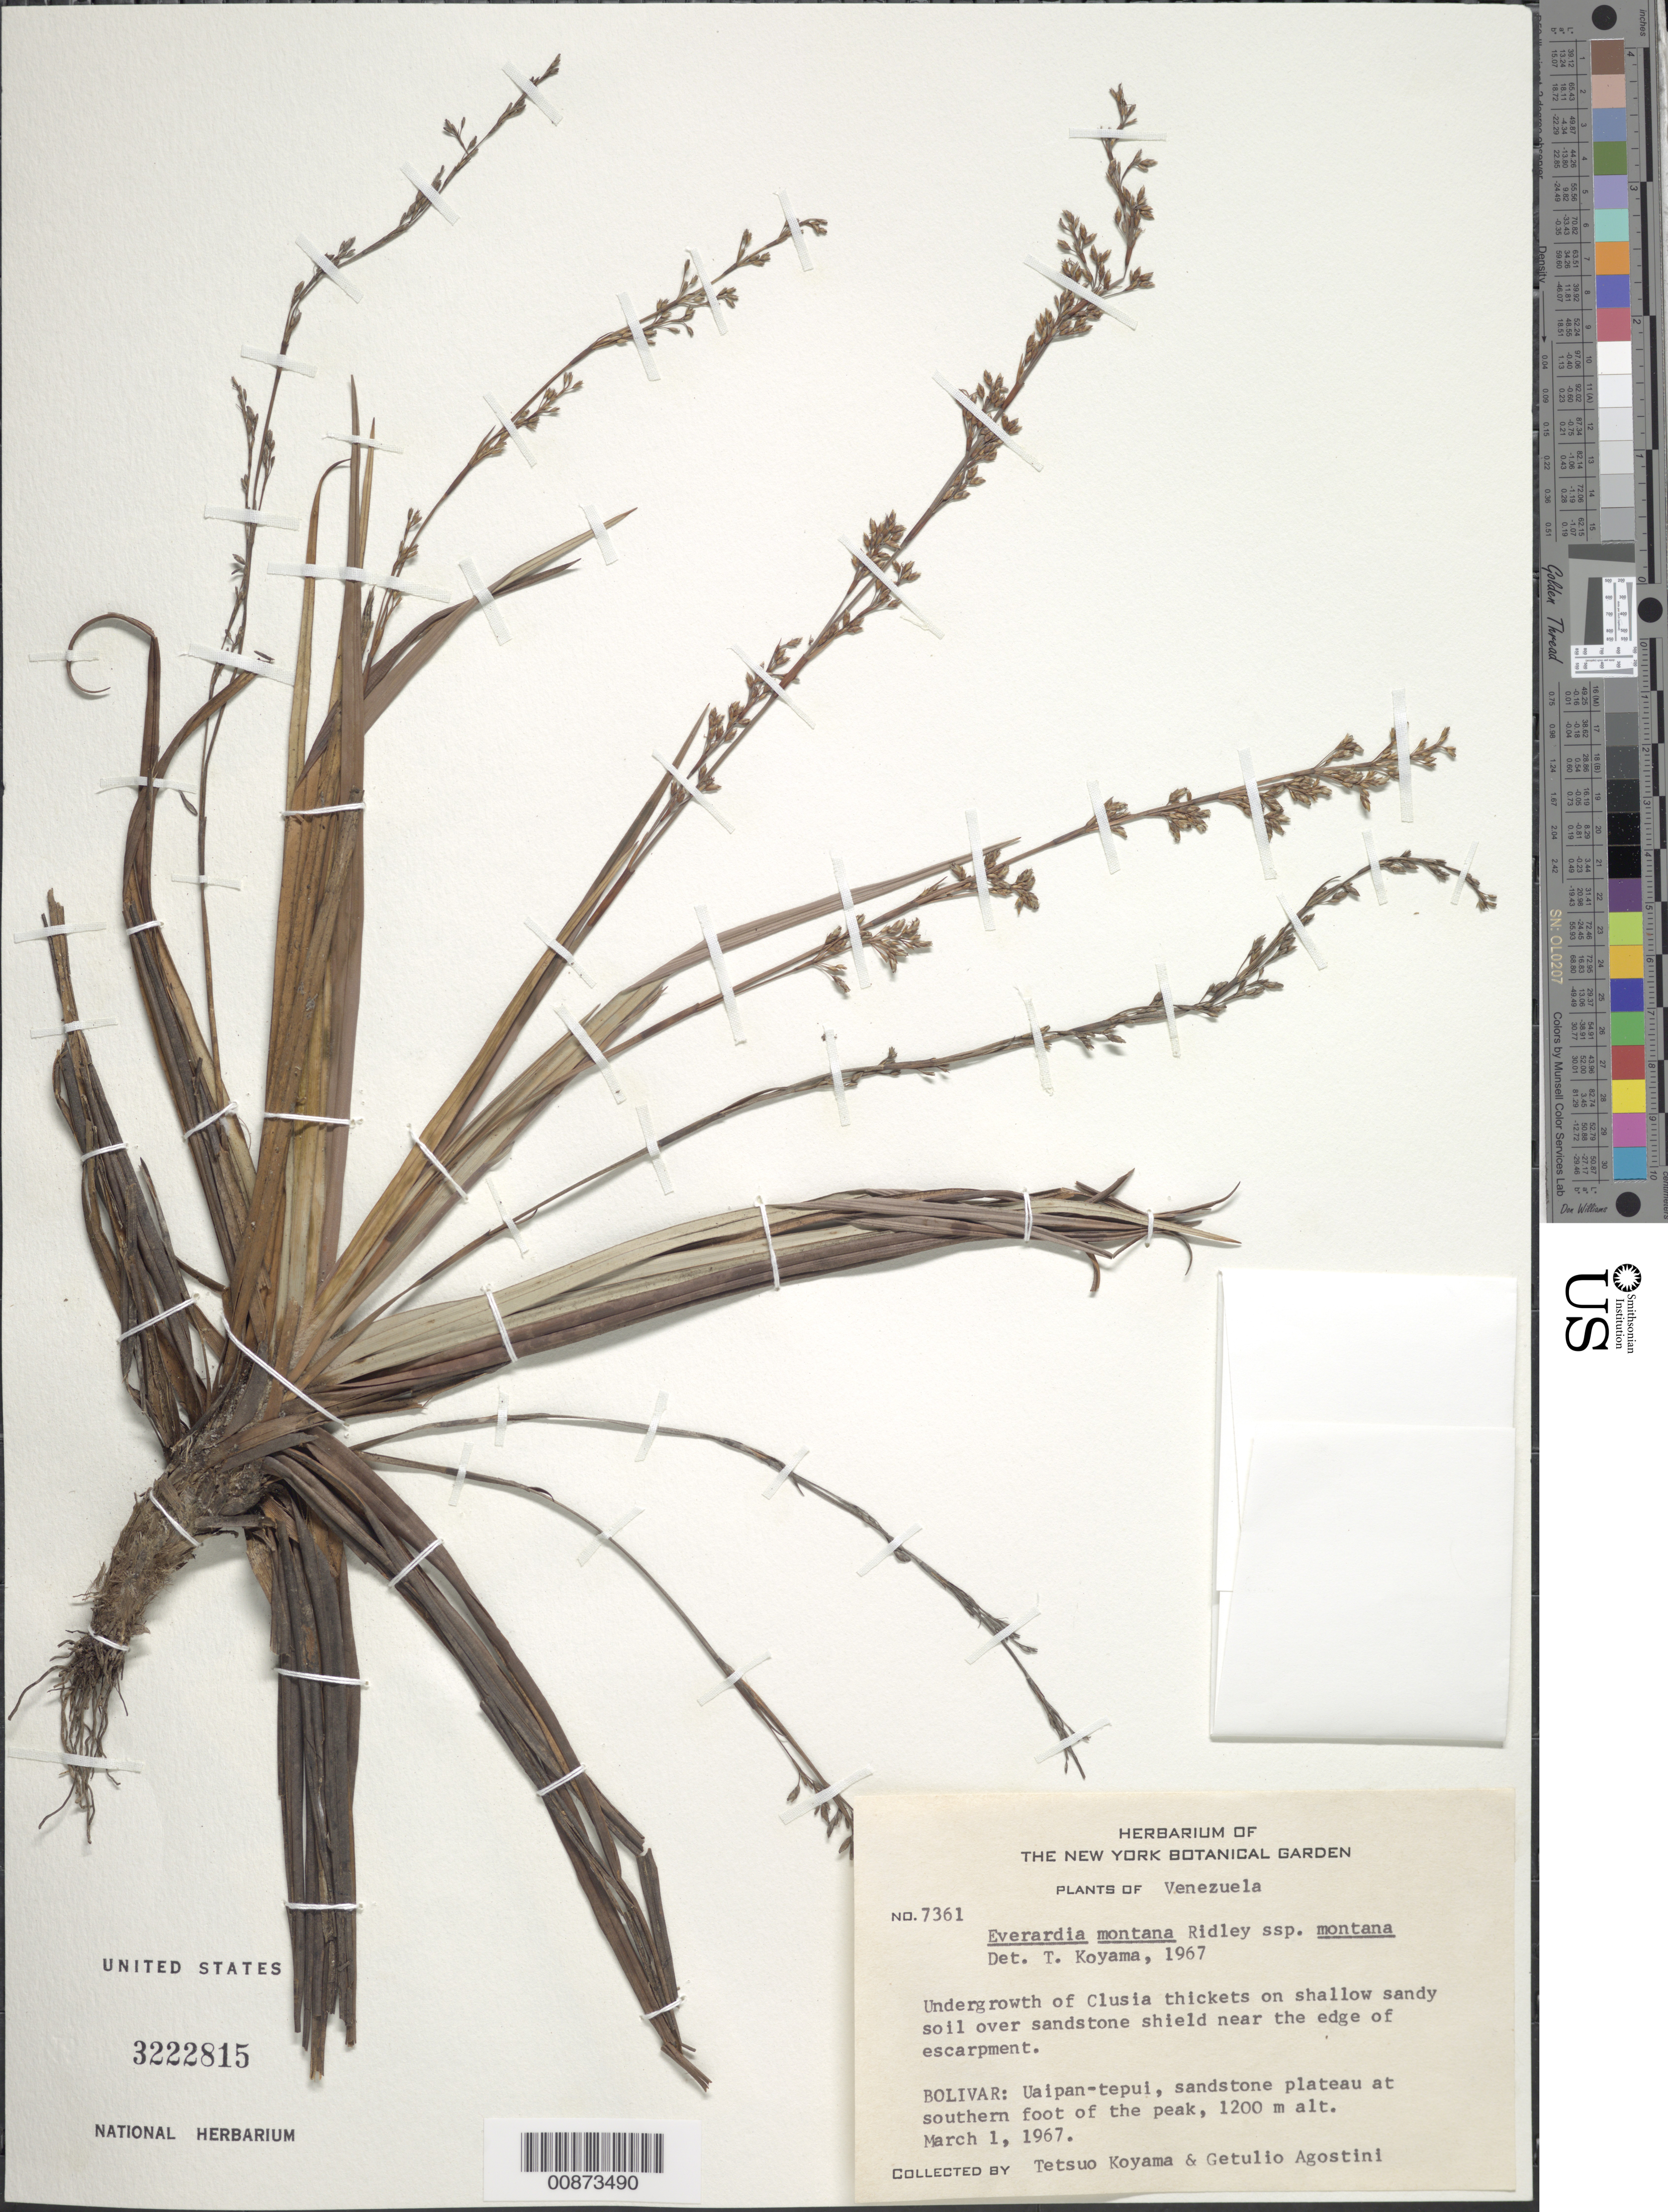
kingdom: Plantae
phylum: Tracheophyta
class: Liliopsida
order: Poales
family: Cyperaceae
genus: Cephalocarpus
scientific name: Cephalocarpus montanus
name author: (Ridley) S.M. Costa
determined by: Strong, Mark T., (BOT), Smithsonian Institution - National Museum of Natural History (UNITED STATES)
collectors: T. Koyama & G. Agostini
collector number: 7361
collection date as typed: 1-Mar-67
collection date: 1967-03-01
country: Venezuela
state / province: Bolívar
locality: Uaipan-tepuí, plateau al SE foot of the peaks of Uaipan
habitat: Undergrowth of Clusia thickets on shallow sandy soil over sandstone shield near edge of escarpment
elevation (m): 1200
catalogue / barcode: US 3222815